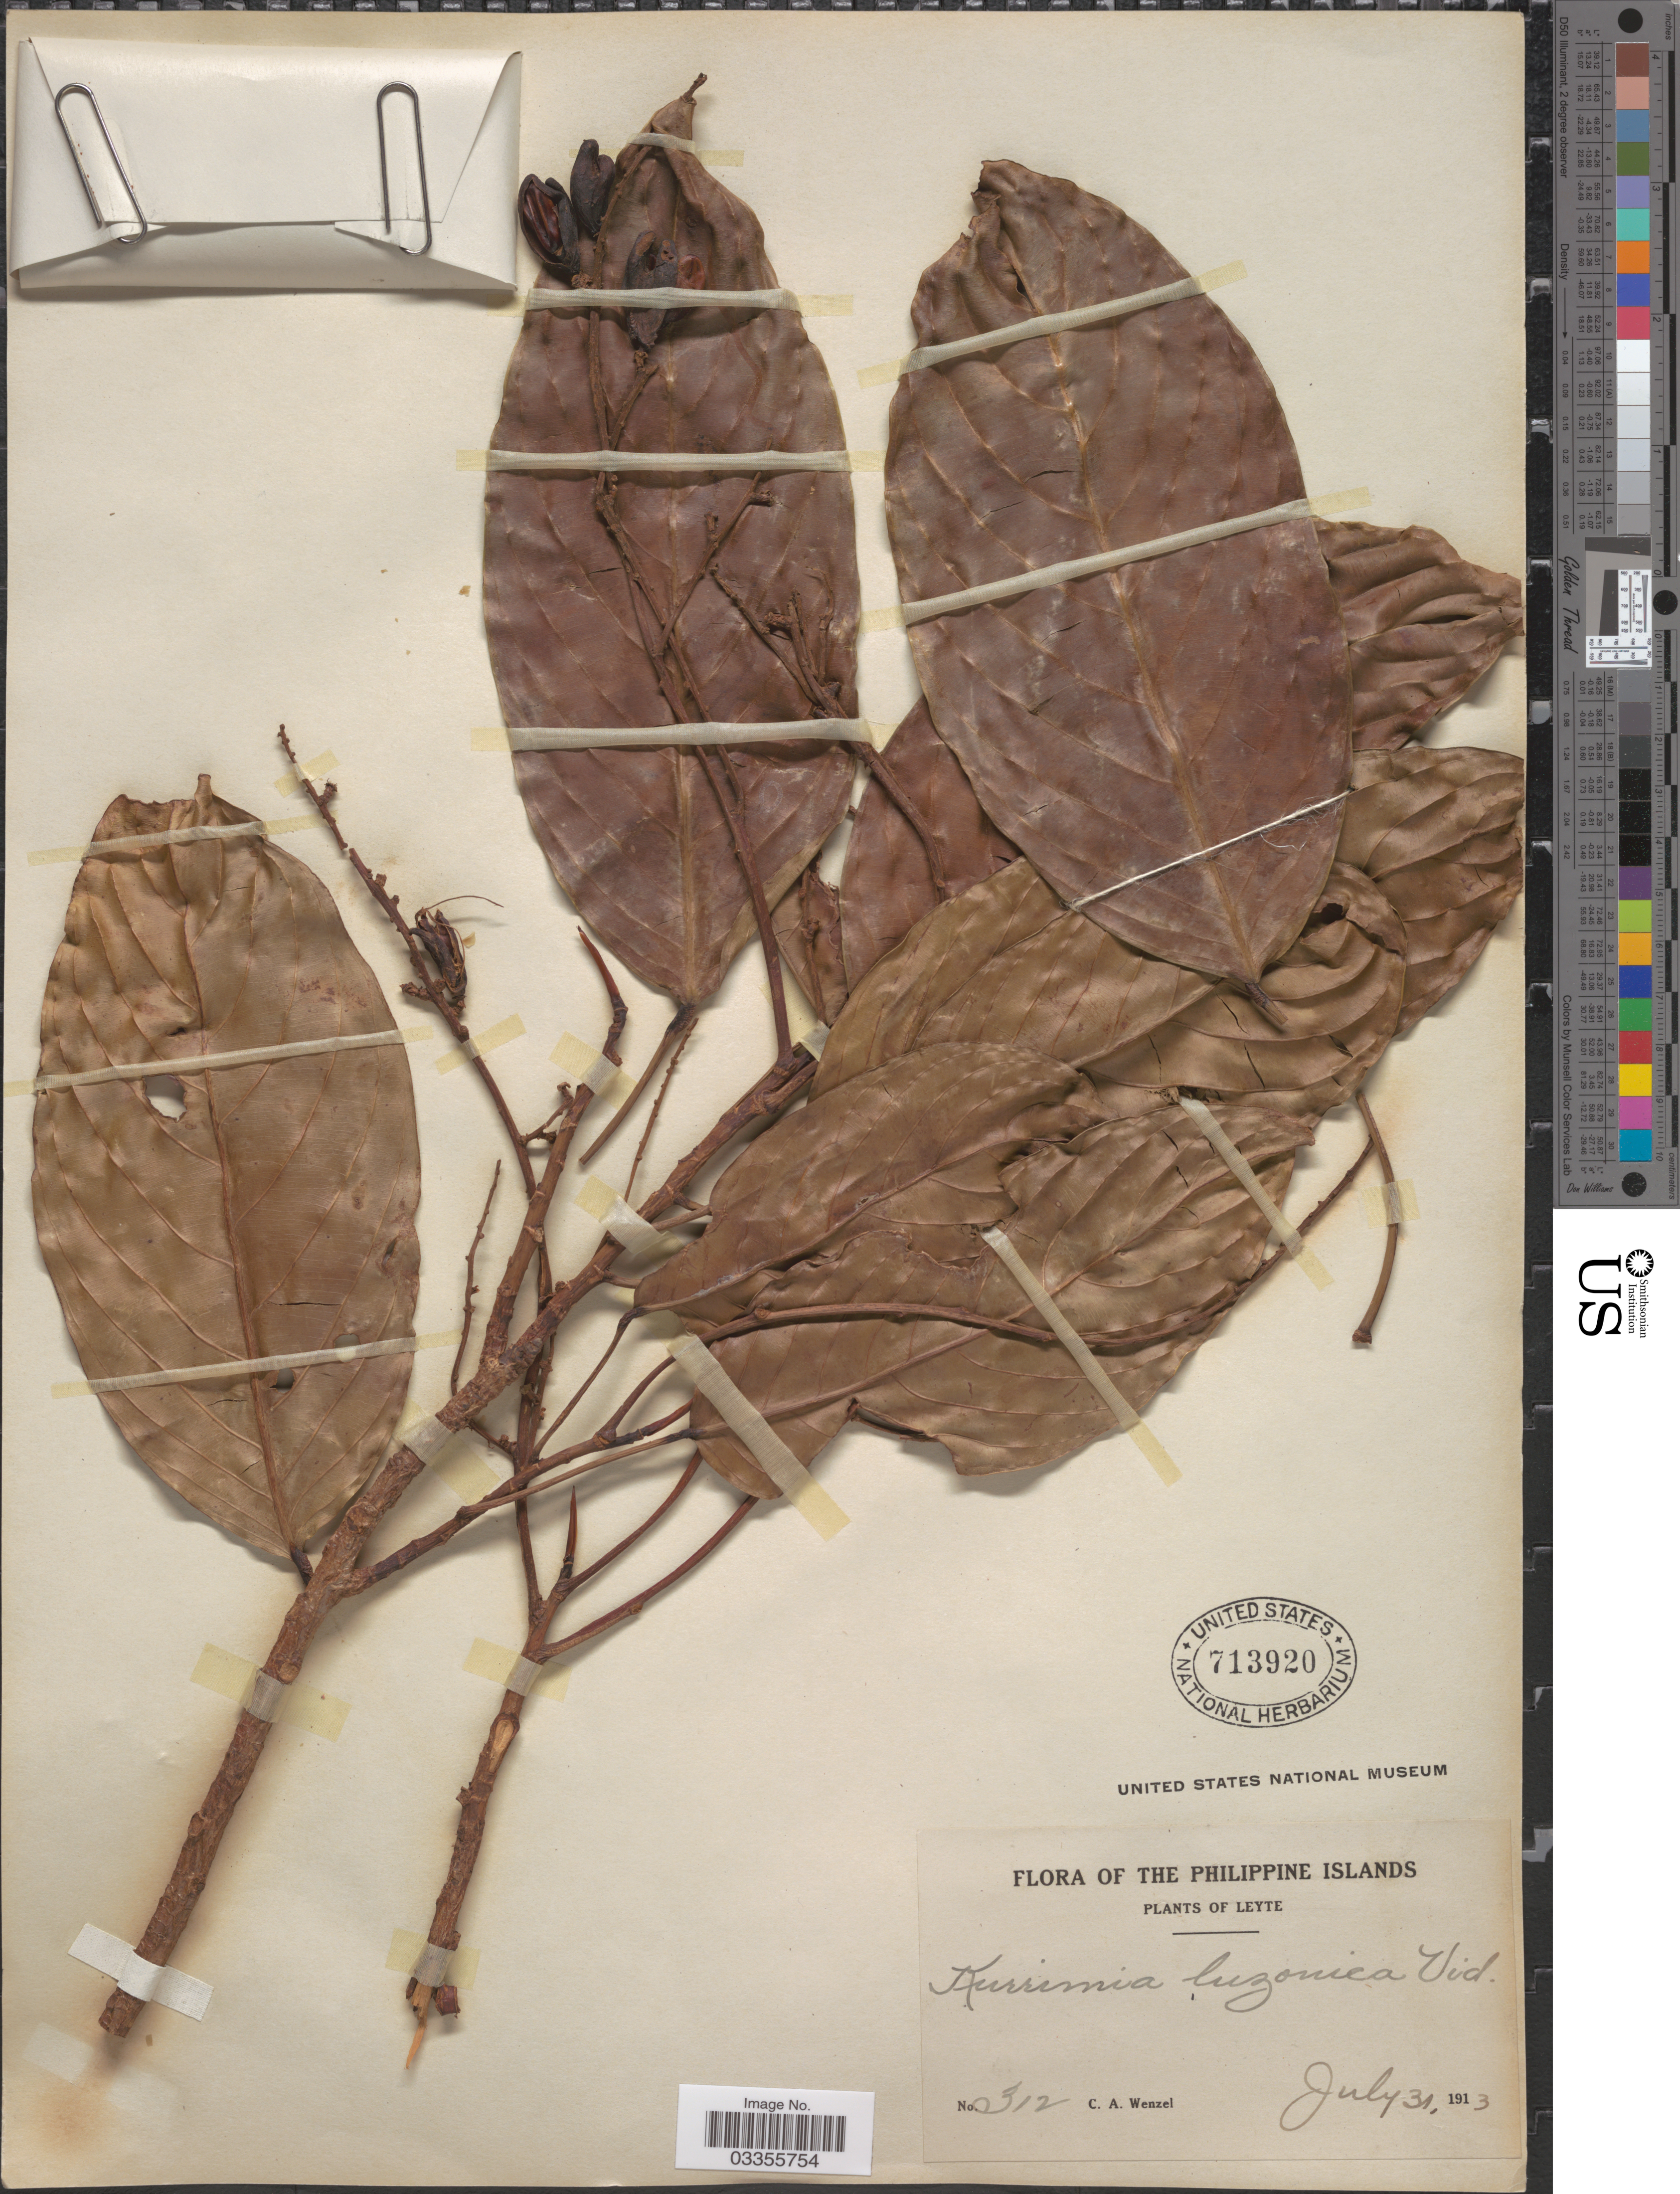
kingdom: Plantae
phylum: Tracheophyta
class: Magnoliopsida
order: Malpighiales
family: Centroplacaceae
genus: Bhesa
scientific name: Bhesa paniculata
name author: (Wall.) Arn.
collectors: C. Wenzel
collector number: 312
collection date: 1913-07-31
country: Philippines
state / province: Eastern Visayas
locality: Leyte.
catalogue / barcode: US 713920